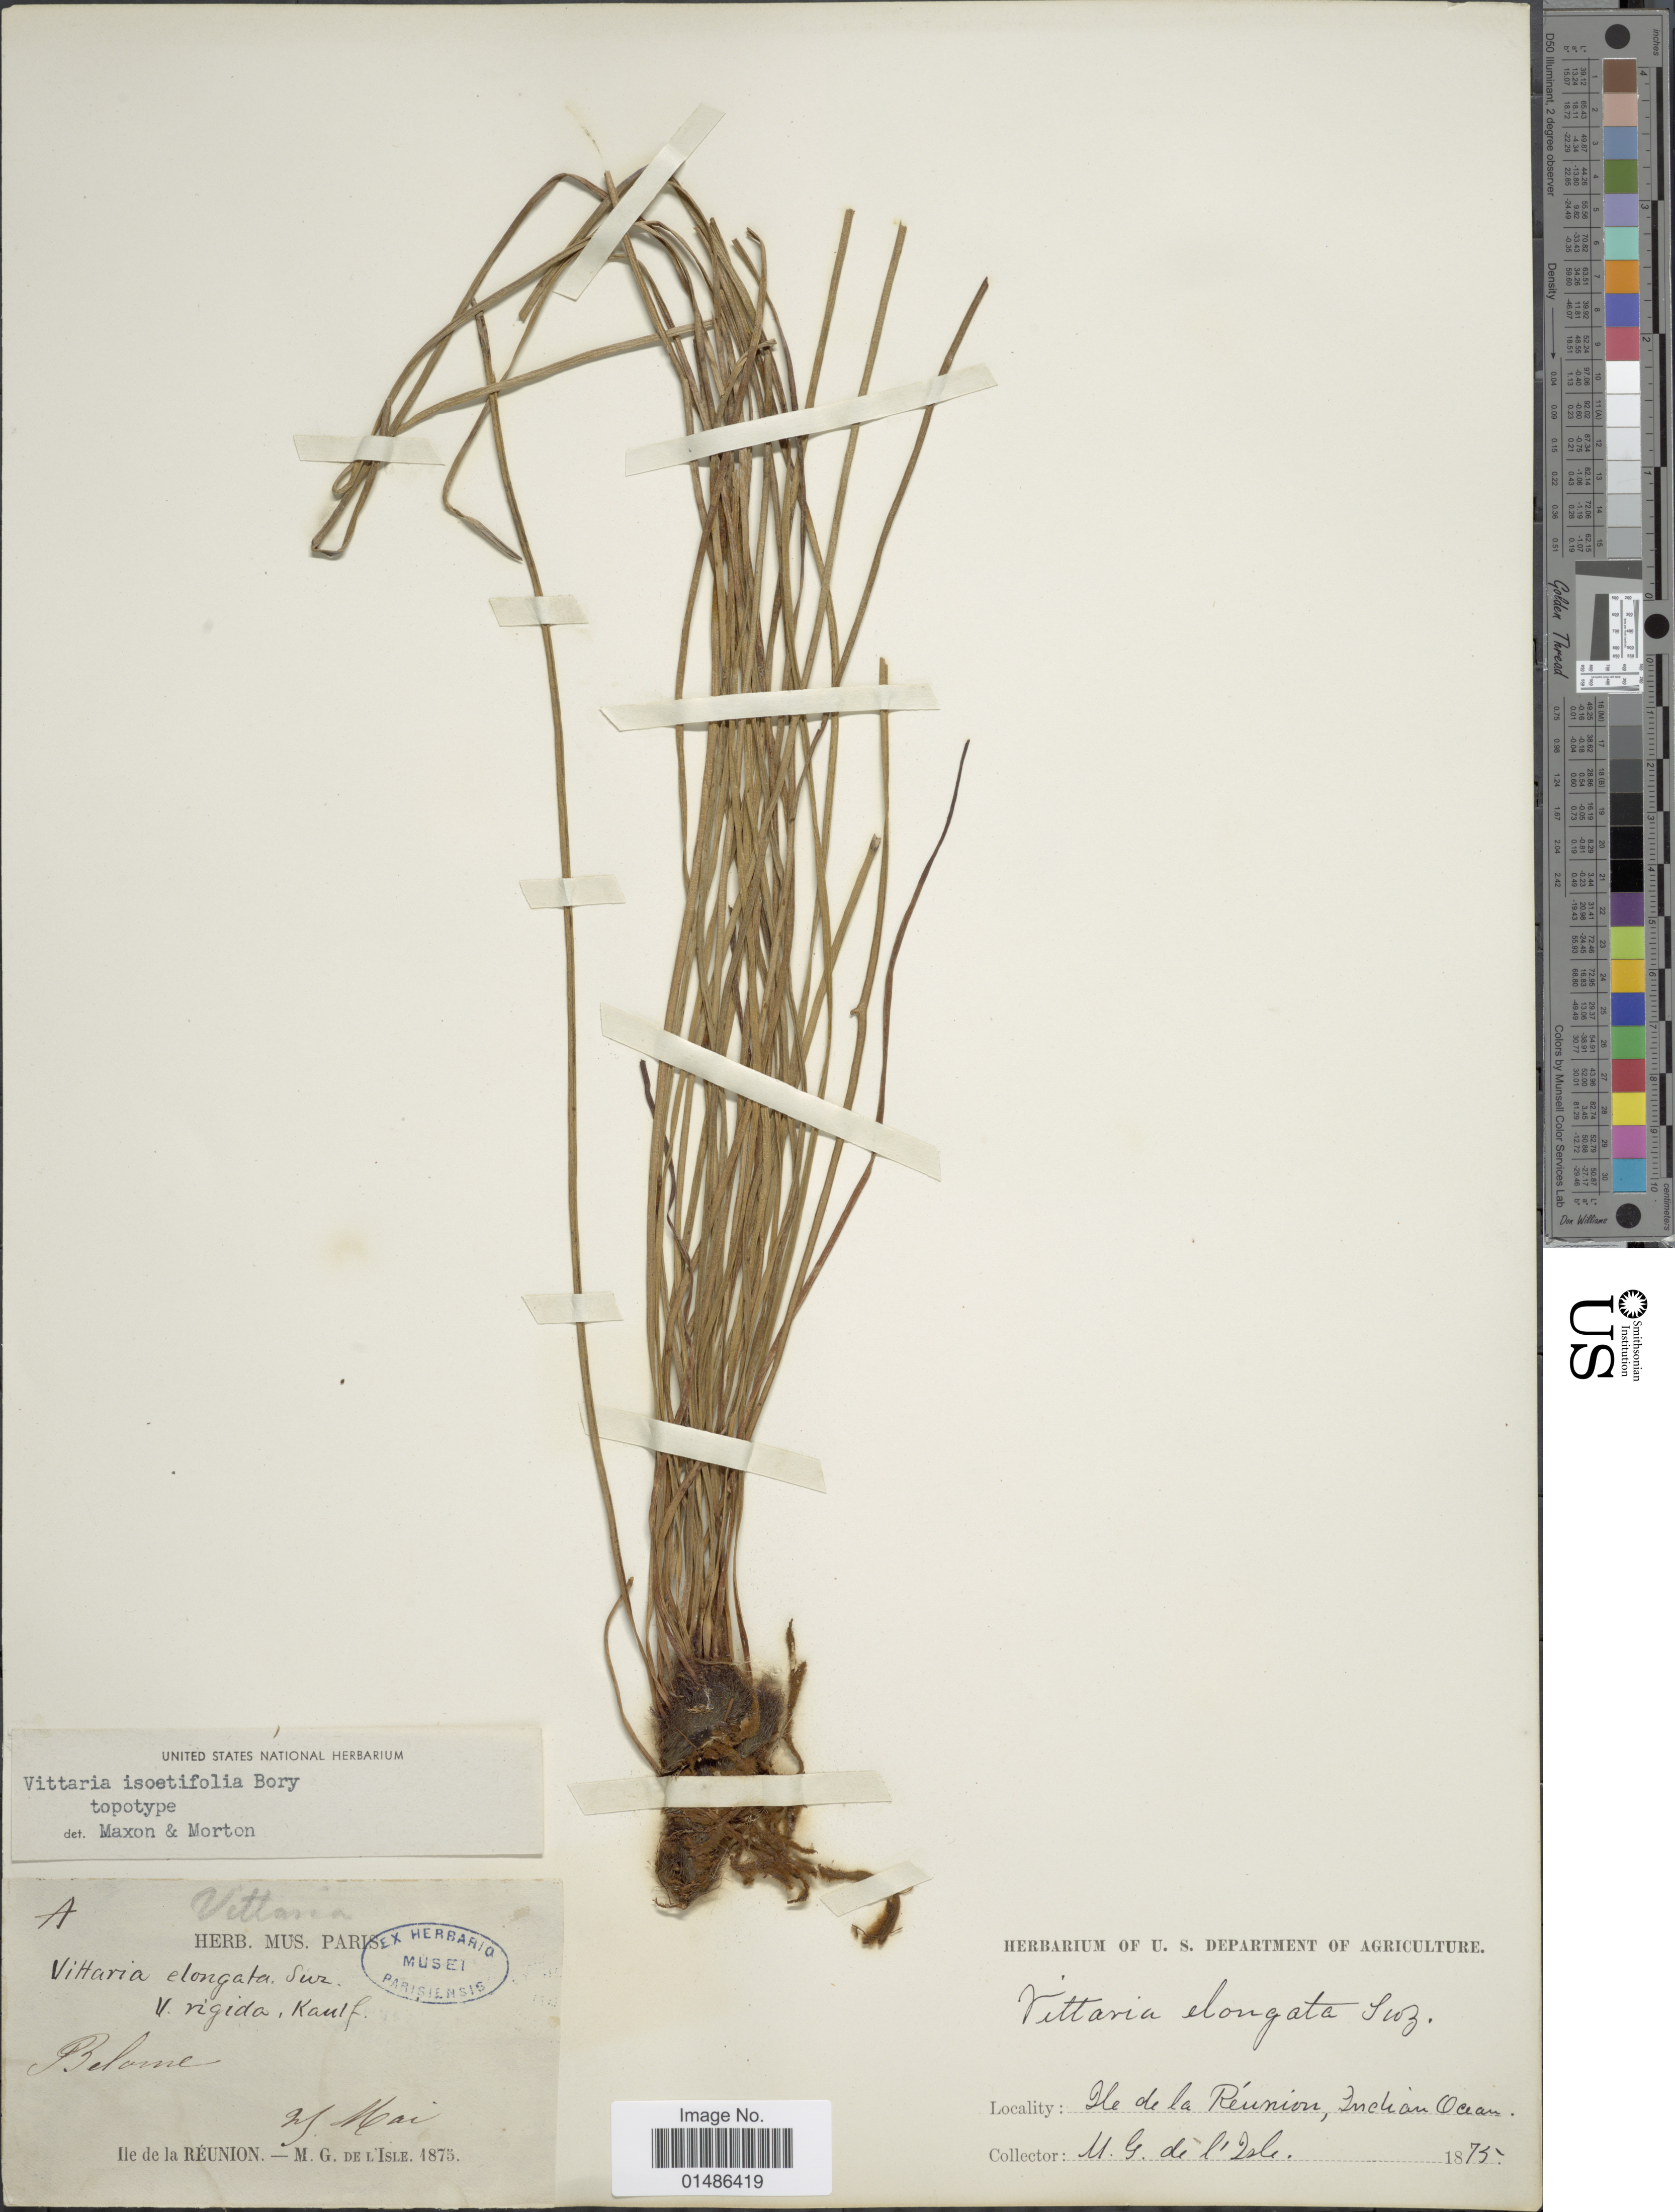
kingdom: Plantae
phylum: Tracheophyta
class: Polypodiopsida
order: Polypodiales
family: Pteridaceae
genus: Haplopteris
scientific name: Haplopteris isoetifolia comb. in ed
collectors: M. de L'Isle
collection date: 1875-05-21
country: Reunion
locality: Ile de la Réunion, Indian Ocean.